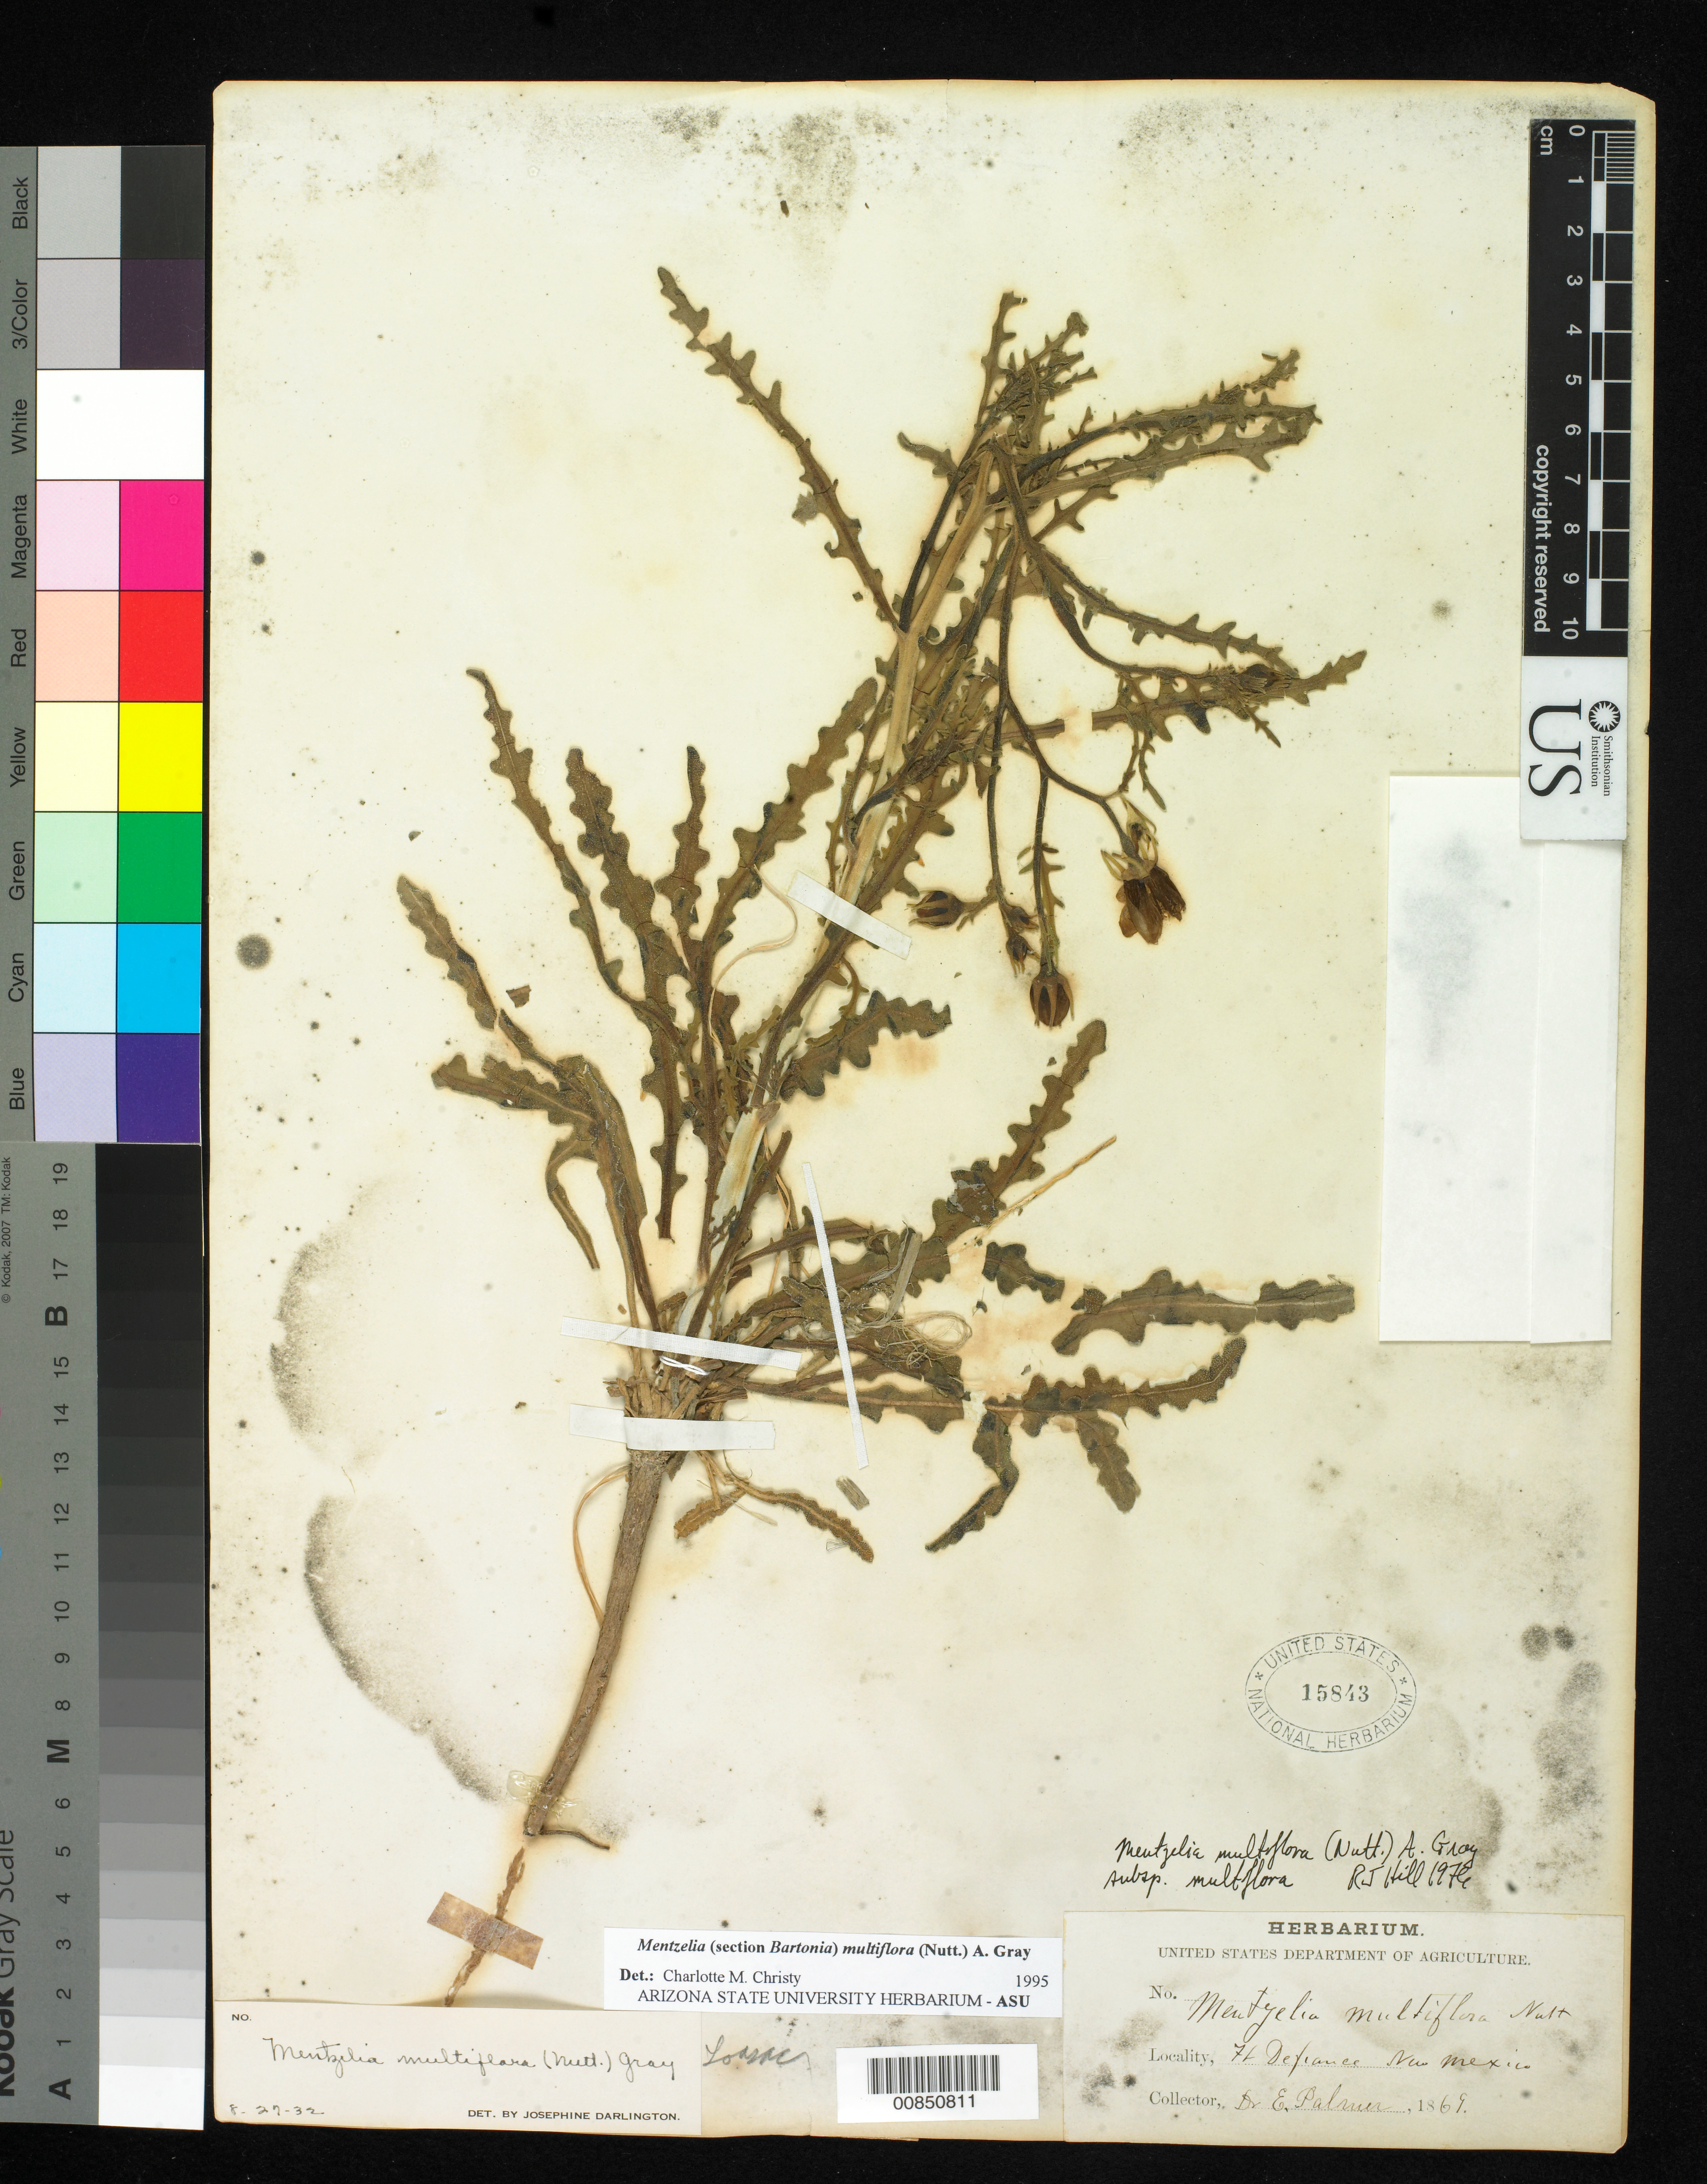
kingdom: Plantae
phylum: Tracheophyta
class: Magnoliopsida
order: Cornales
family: Loasaceae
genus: Mentzelia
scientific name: Mentzelia multiflora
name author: (Nutt.) A. Gray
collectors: E. Palmer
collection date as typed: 1869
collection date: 1869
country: United States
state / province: New Mexico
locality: Ft. Defiance, New Mexico.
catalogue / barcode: US 15843